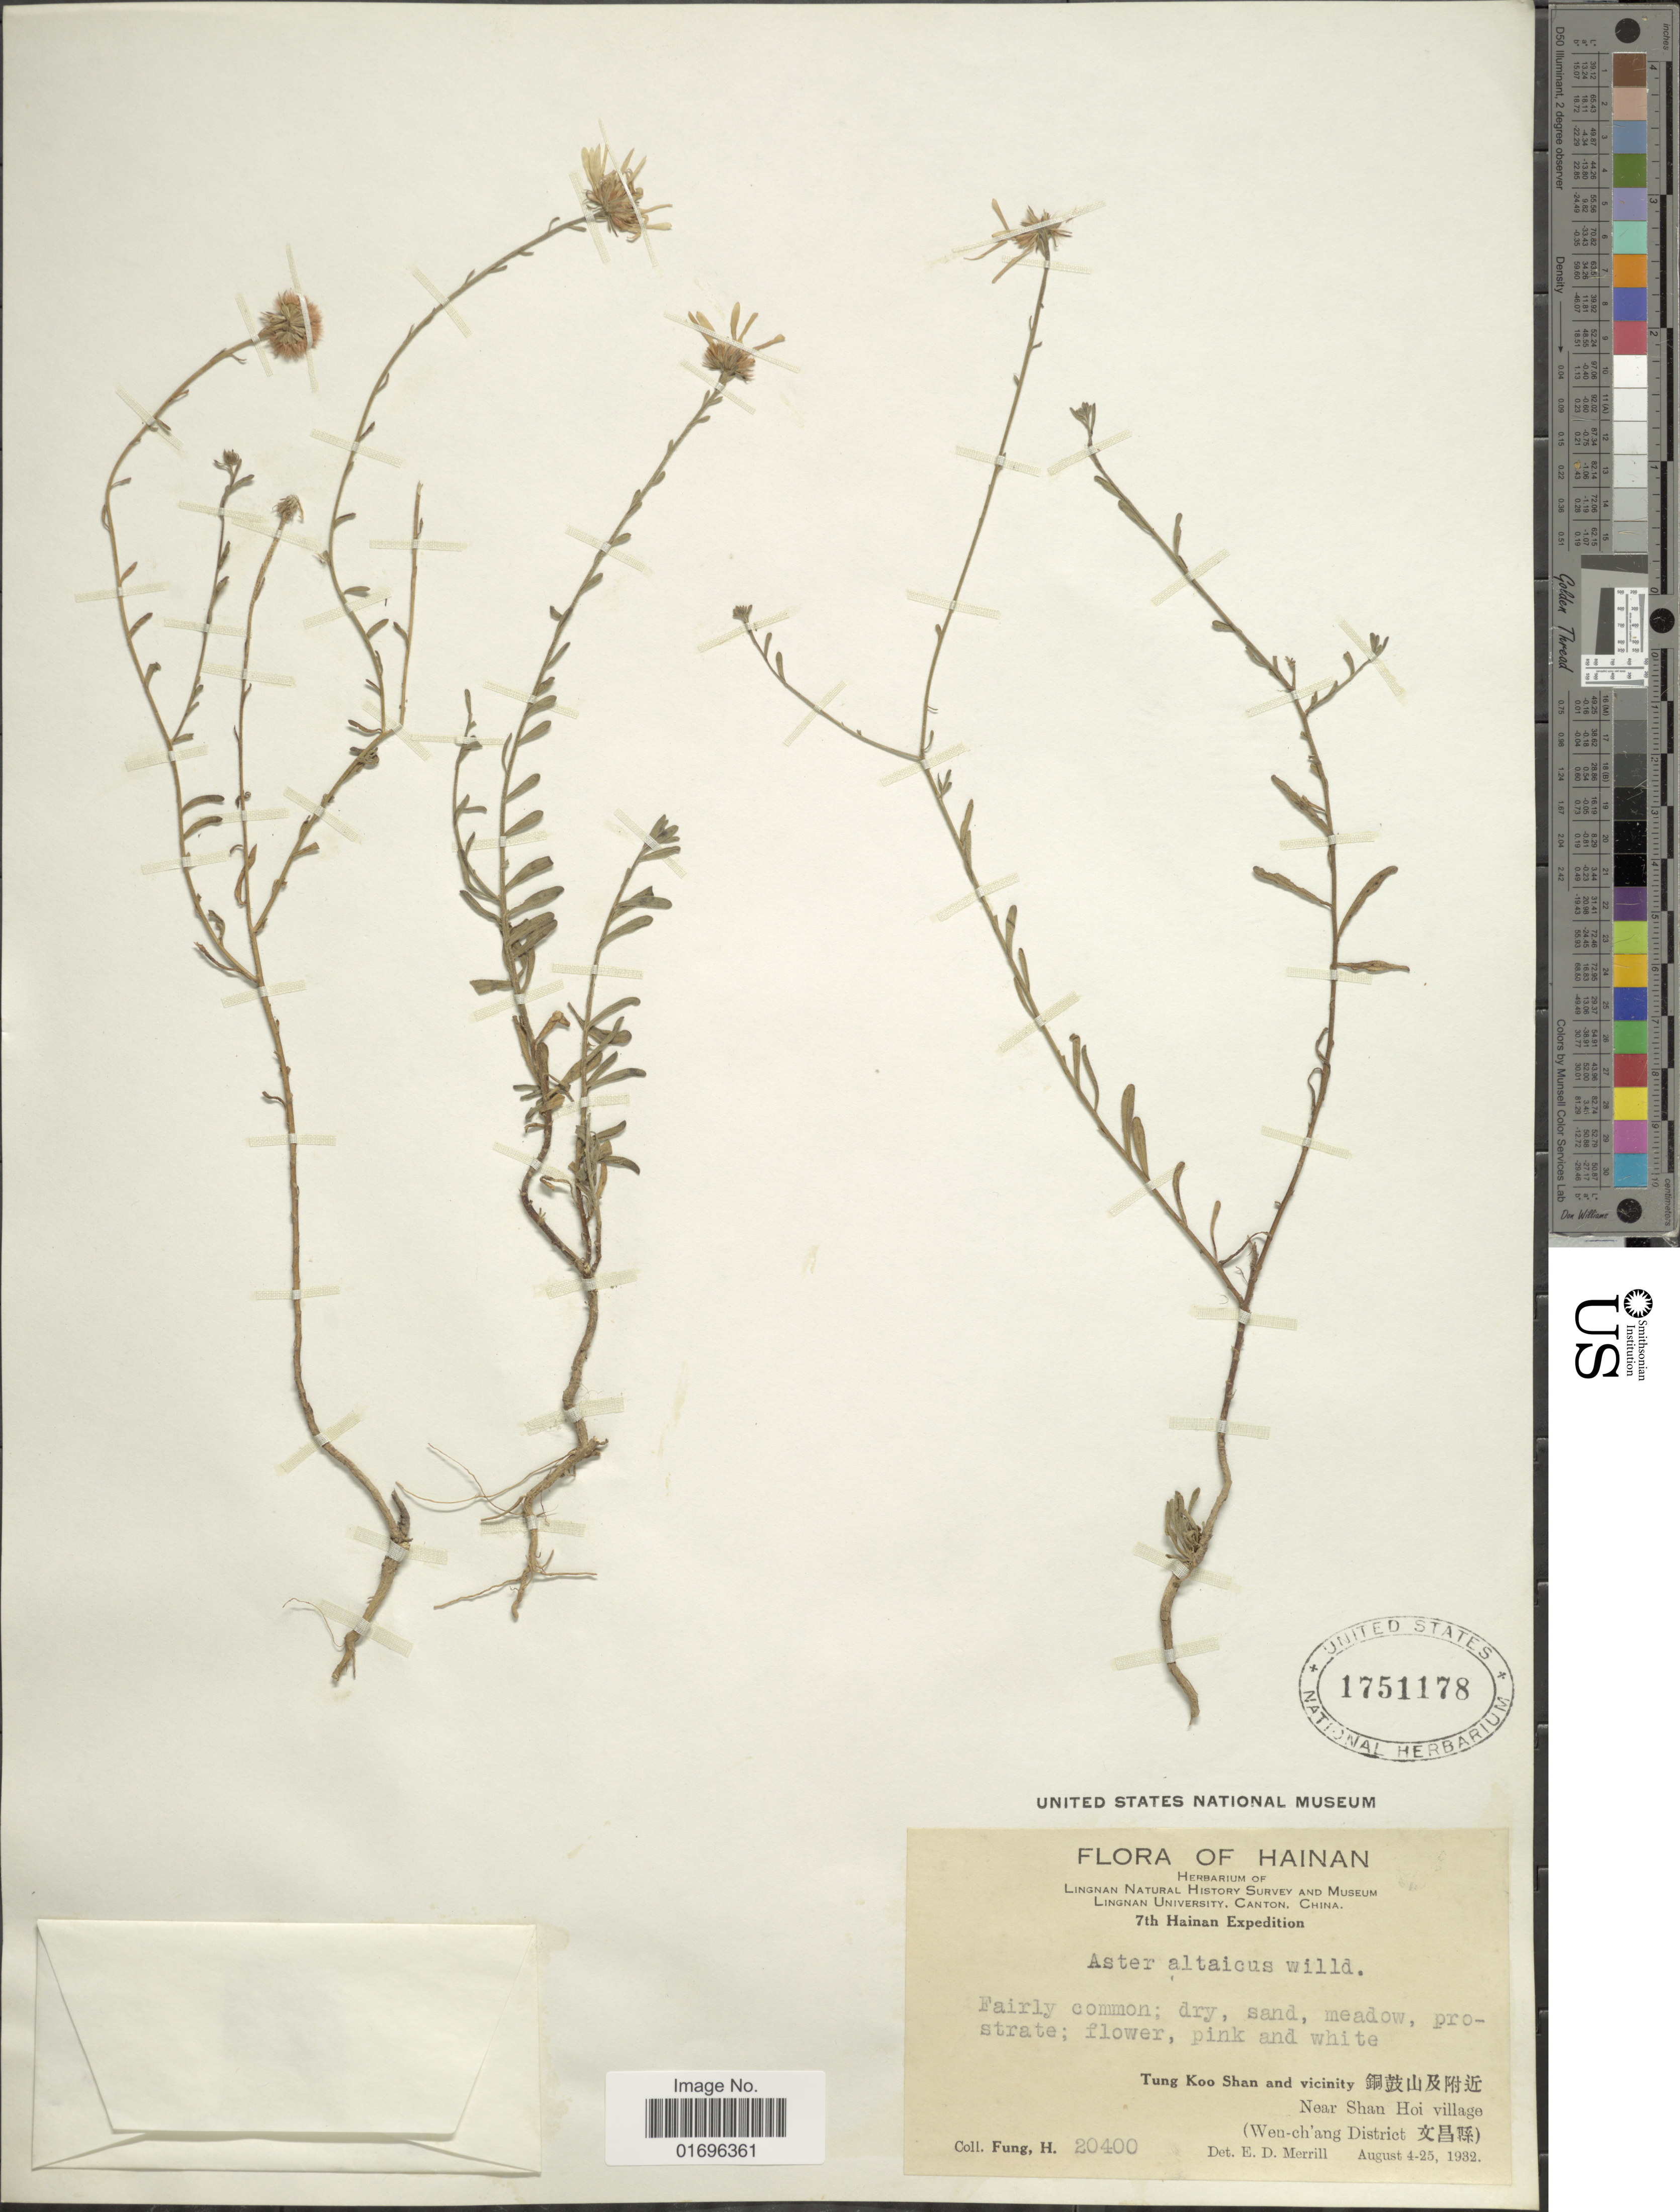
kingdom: Plantae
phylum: Tracheophyta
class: Magnoliopsida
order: Asterales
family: Asteraceae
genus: Aster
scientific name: Aster altaicus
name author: Willd.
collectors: H. Fung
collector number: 20400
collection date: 1932-08-04/1932-08-25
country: China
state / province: Hainan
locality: Tung Koo Shan and vicinity X. Near Shan Hoi village. (Wen-ch'ang District X).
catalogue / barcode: US 1751178